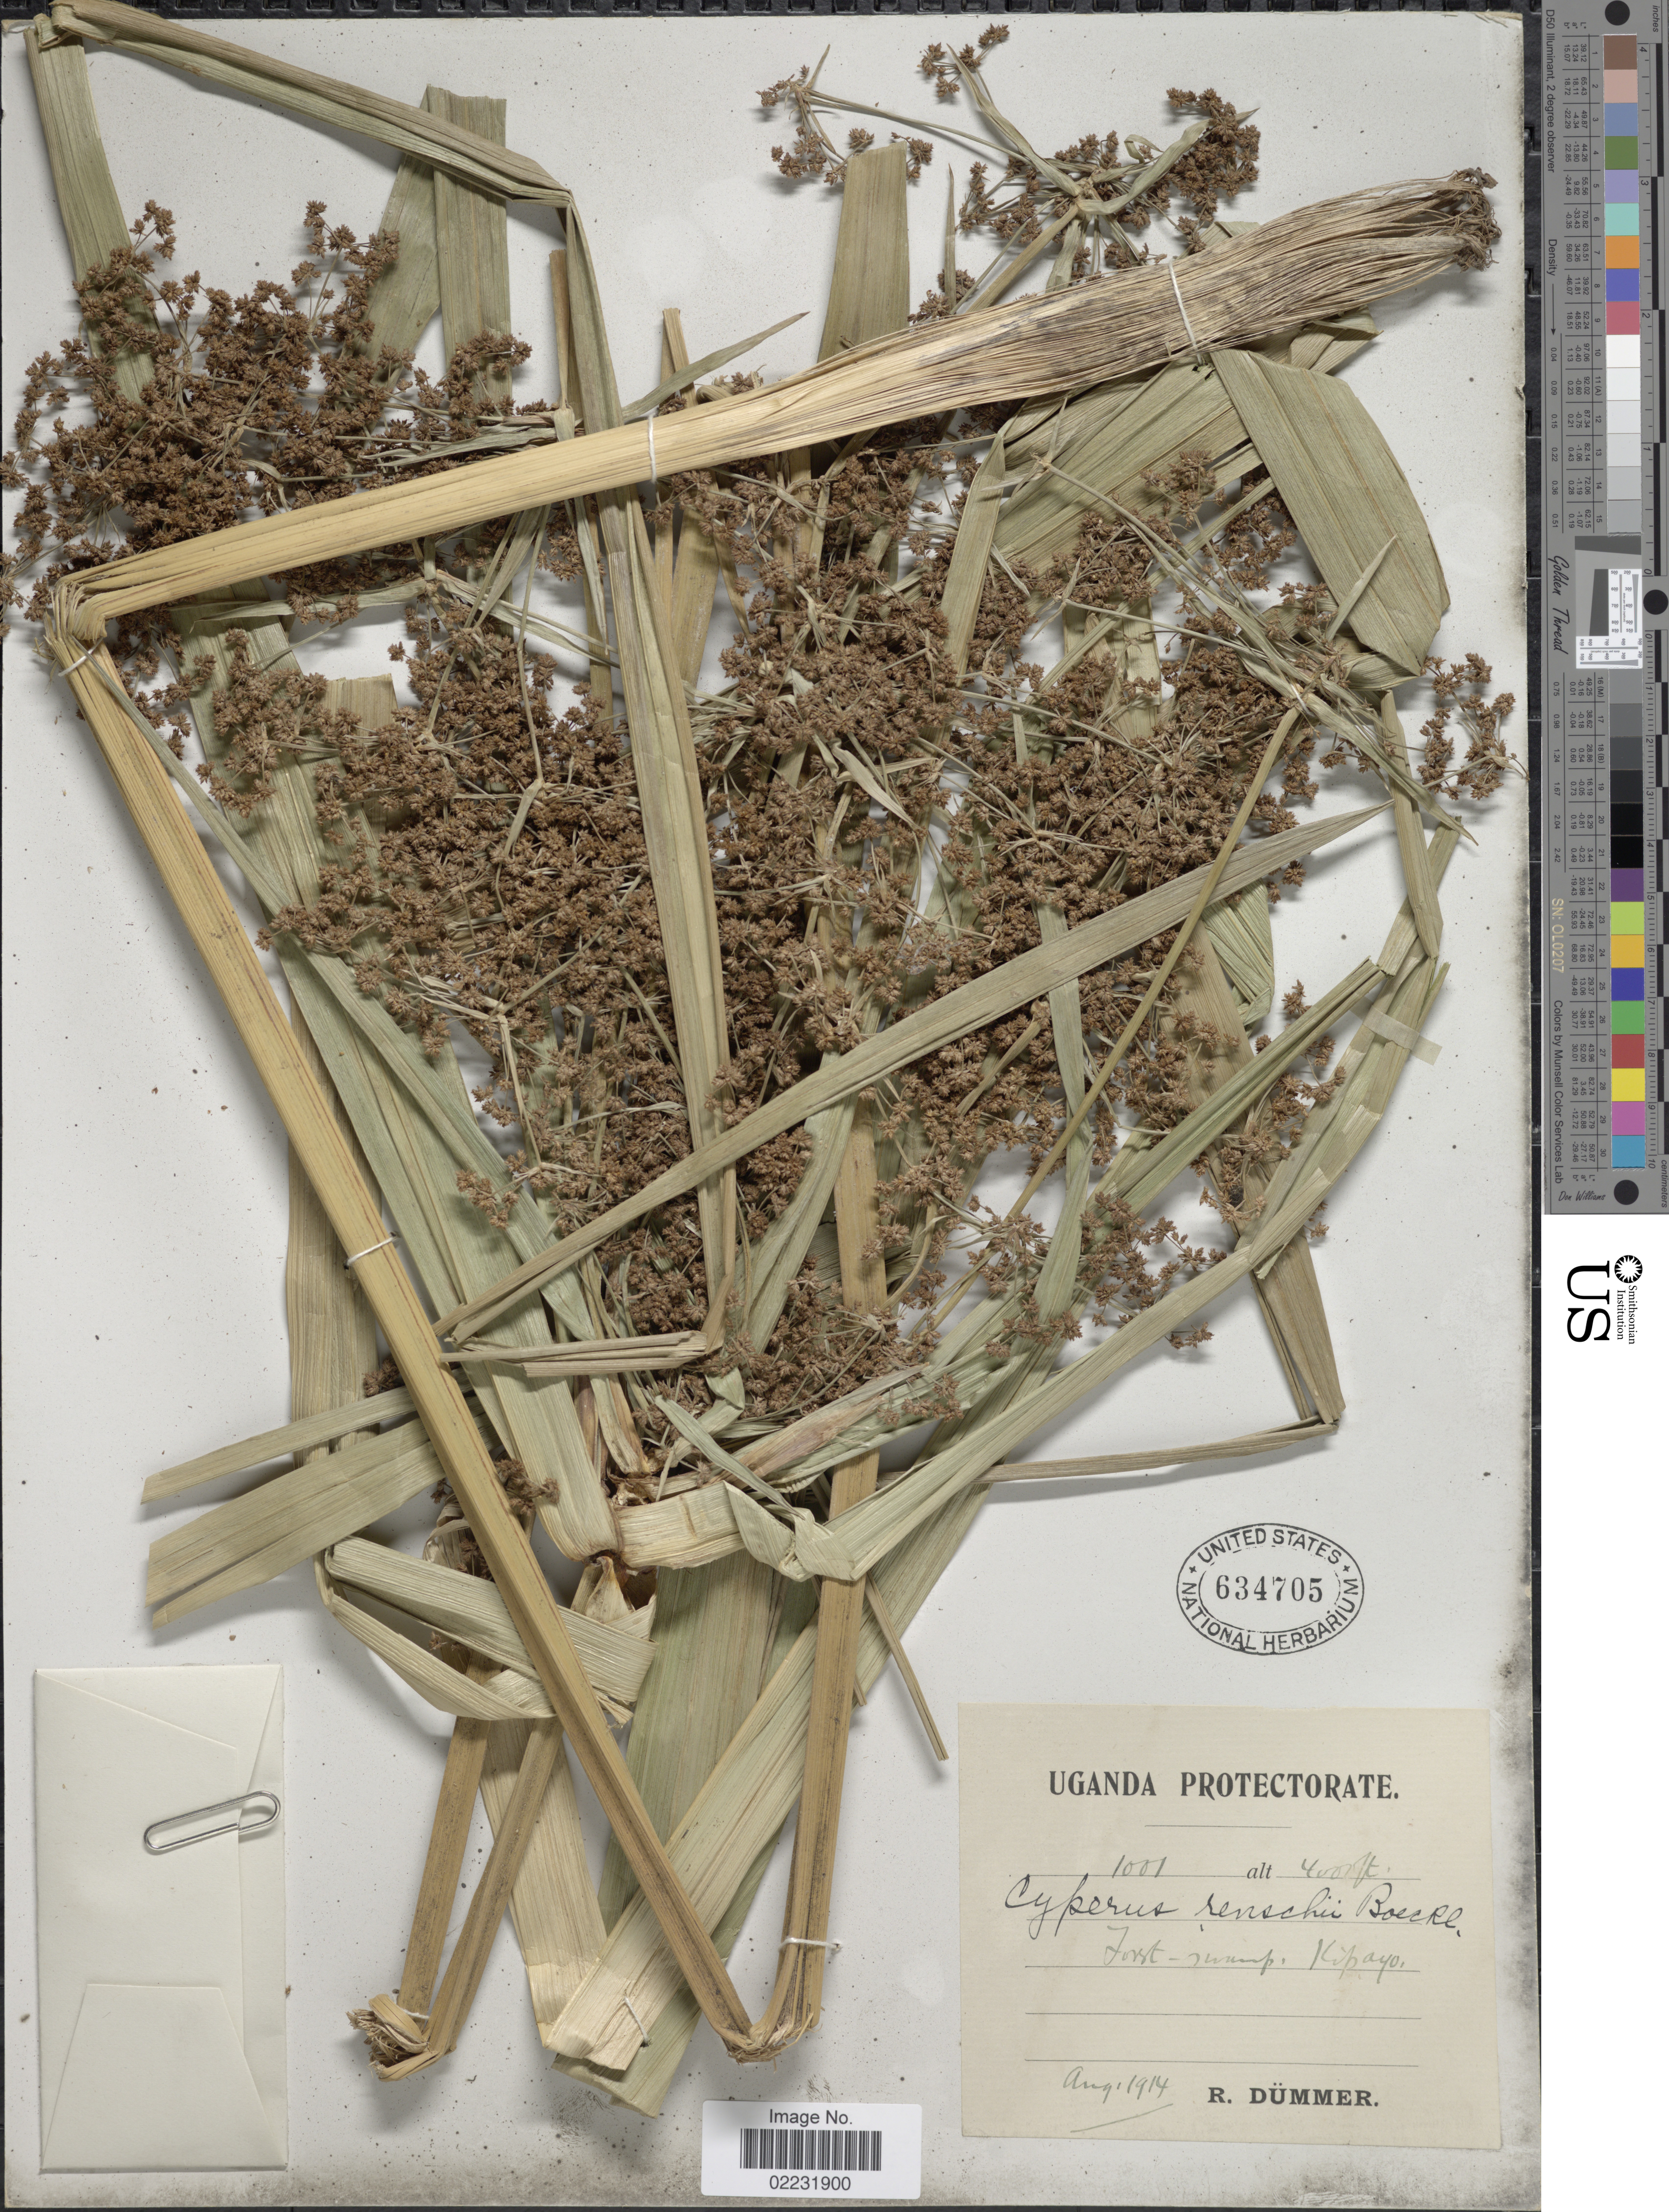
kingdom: Plantae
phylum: Tracheophyta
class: Liliopsida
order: Poales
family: Cyperaceae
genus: Cyperus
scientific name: Cyperus renschii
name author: Boeckeler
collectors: R. A. Dümmer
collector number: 1001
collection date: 1914-08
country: Uganda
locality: Kipayo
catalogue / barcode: US 634705